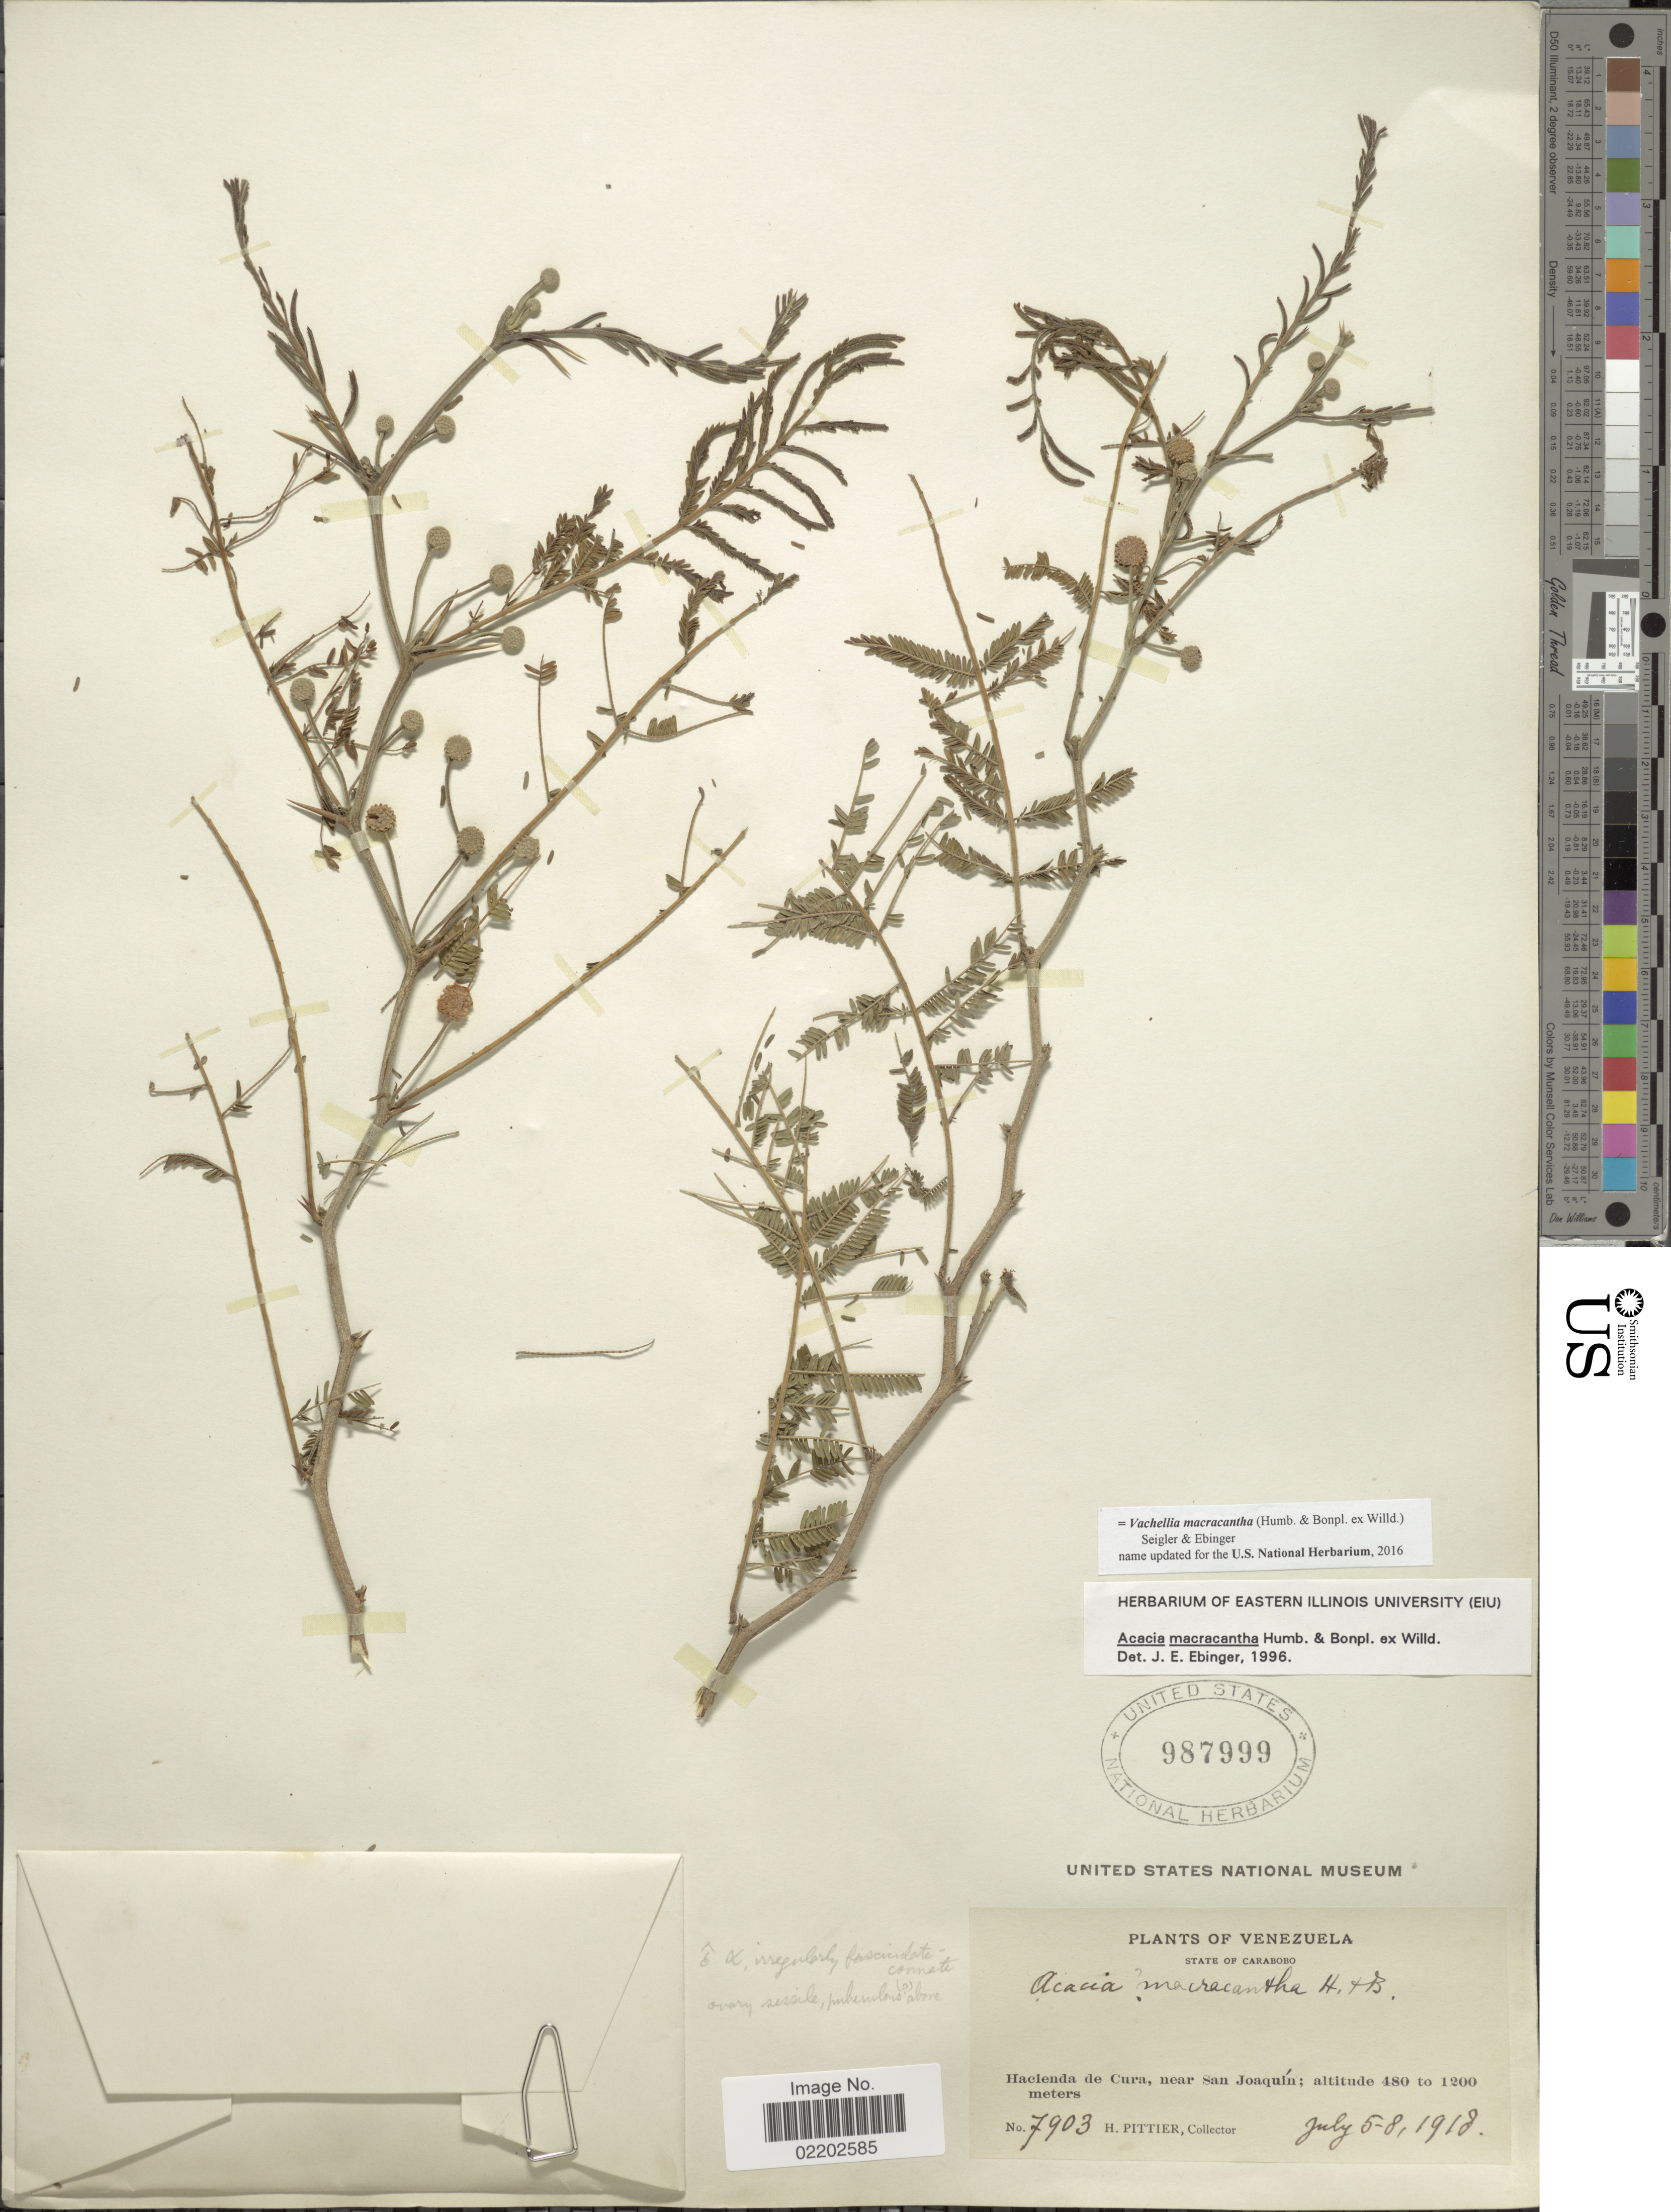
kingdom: Plantae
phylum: Tracheophyta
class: Magnoliopsida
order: Fabales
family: Fabaceae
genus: Vachellia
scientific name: Vachellia macracantha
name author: (Humb. & Bonpl. ex Willd.) Seigler & Ebinger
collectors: H. F. Pittier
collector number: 7903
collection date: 1918-07-05/1918-07-08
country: Venezuela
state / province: Carabobo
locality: Hacienda de Cura, near San Juaquín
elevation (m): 480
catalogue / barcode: US 987999